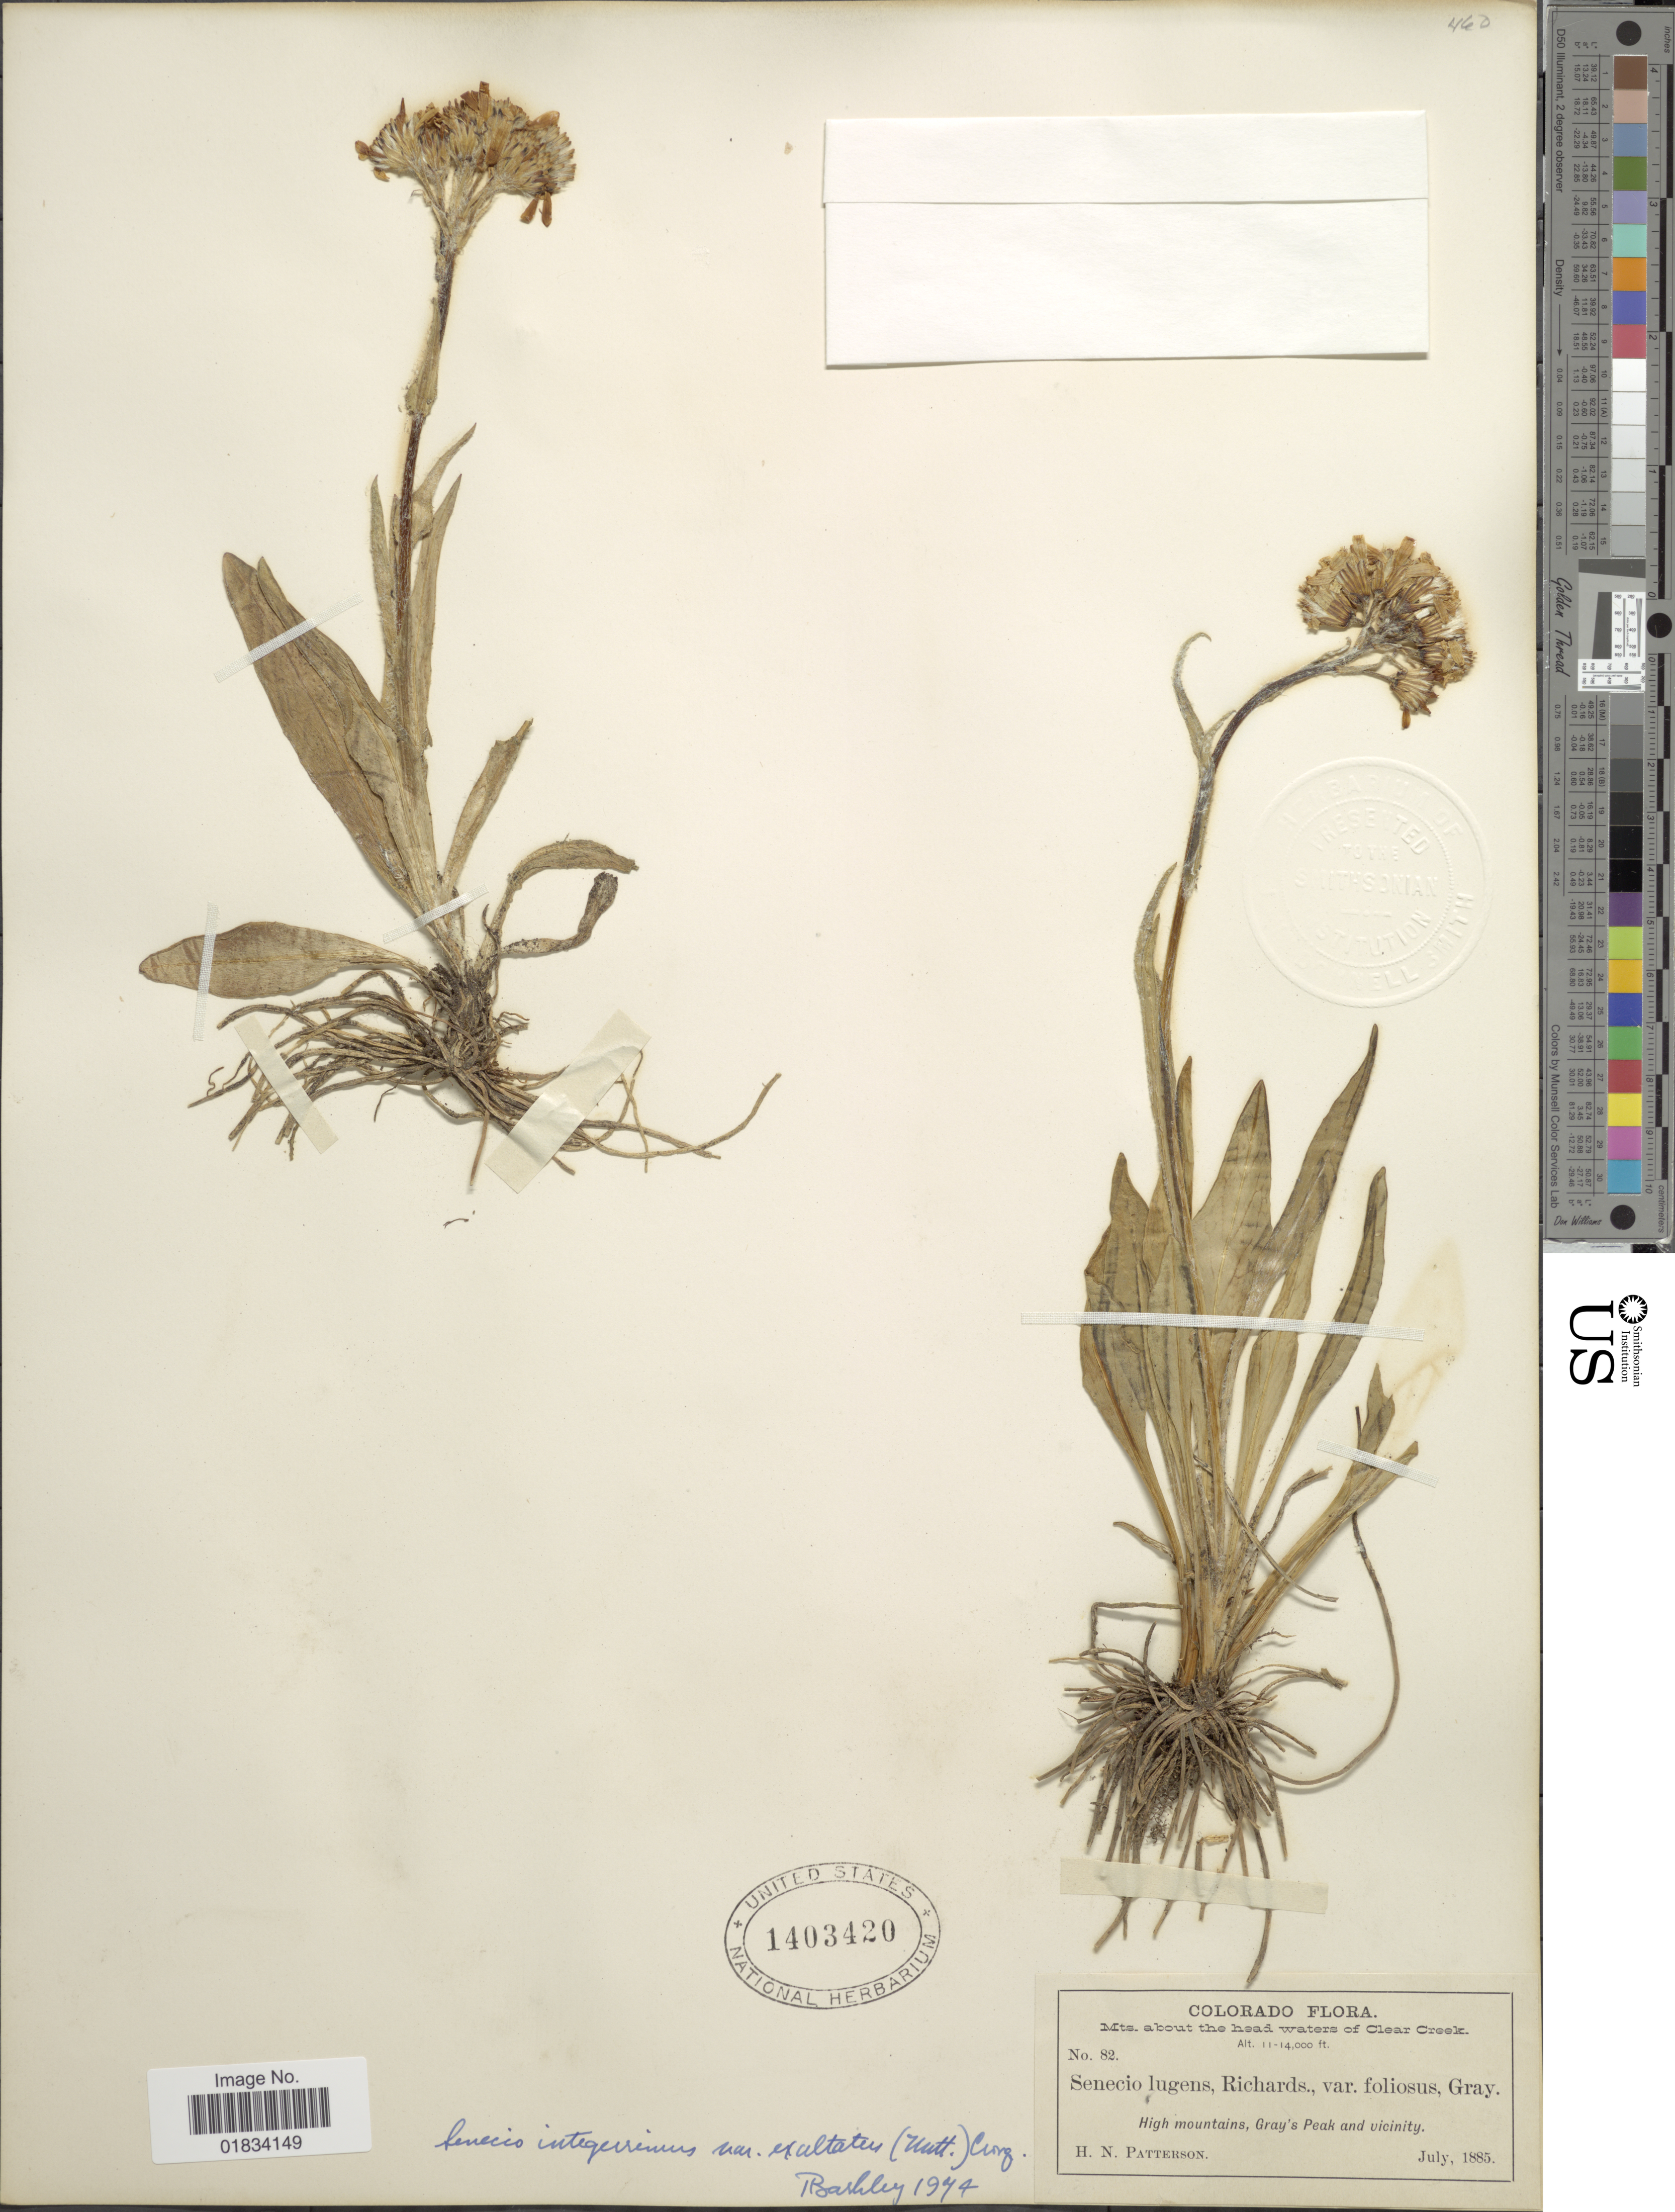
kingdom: Plantae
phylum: Tracheophyta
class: Magnoliopsida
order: Asterales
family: Asteraceae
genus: Senecio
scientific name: Senecio integerrimus var. exaltatus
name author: (Nutt.) Cronq.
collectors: H. N. Patterson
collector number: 82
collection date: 1885-07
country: United States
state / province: Colorado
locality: Mts. about the head waters of Clear Creek, High mountains, Gray's Peak and vicinity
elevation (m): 3353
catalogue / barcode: US 1403420